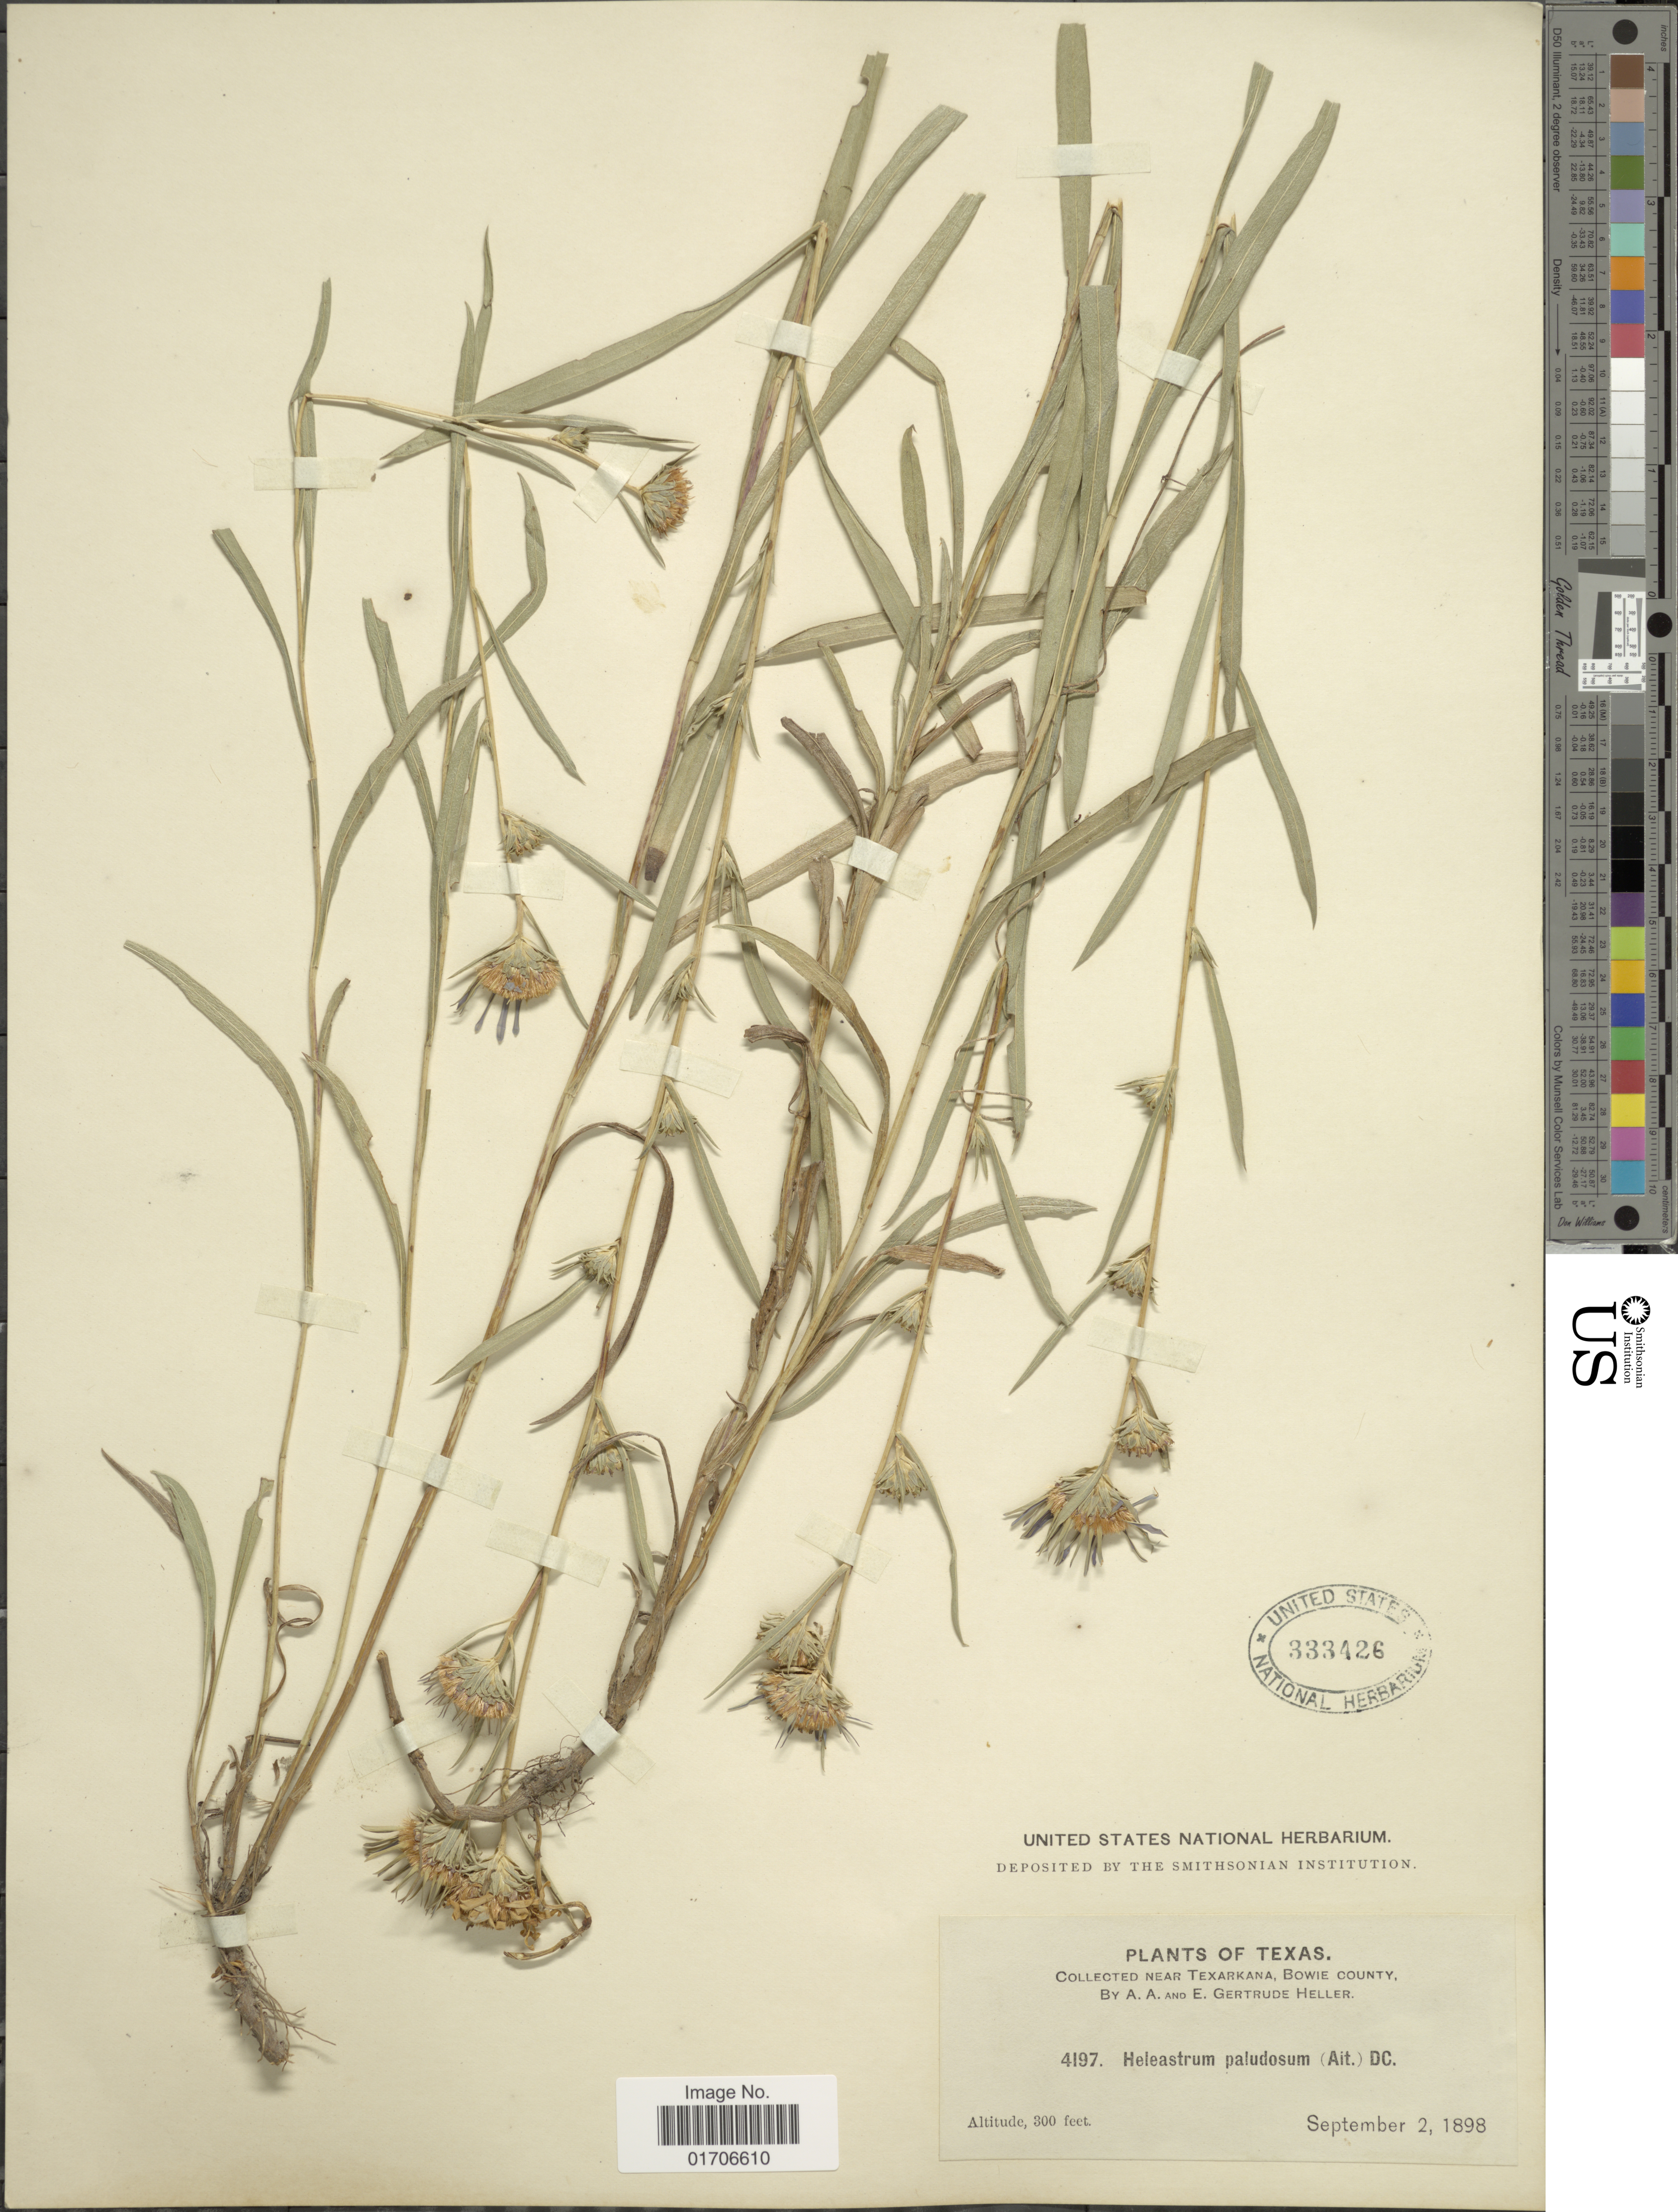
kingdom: Plantae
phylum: Tracheophyta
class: Magnoliopsida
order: Asterales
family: Asteraceae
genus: Eurybia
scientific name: Eurybia paludosa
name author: (Aiton) G.L. Nesom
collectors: A. A. Heller & E. G. Heller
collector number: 4197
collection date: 1898-09-02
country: United States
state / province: Texas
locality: Near Texarkana, Bowie County.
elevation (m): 91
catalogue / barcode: US 333426